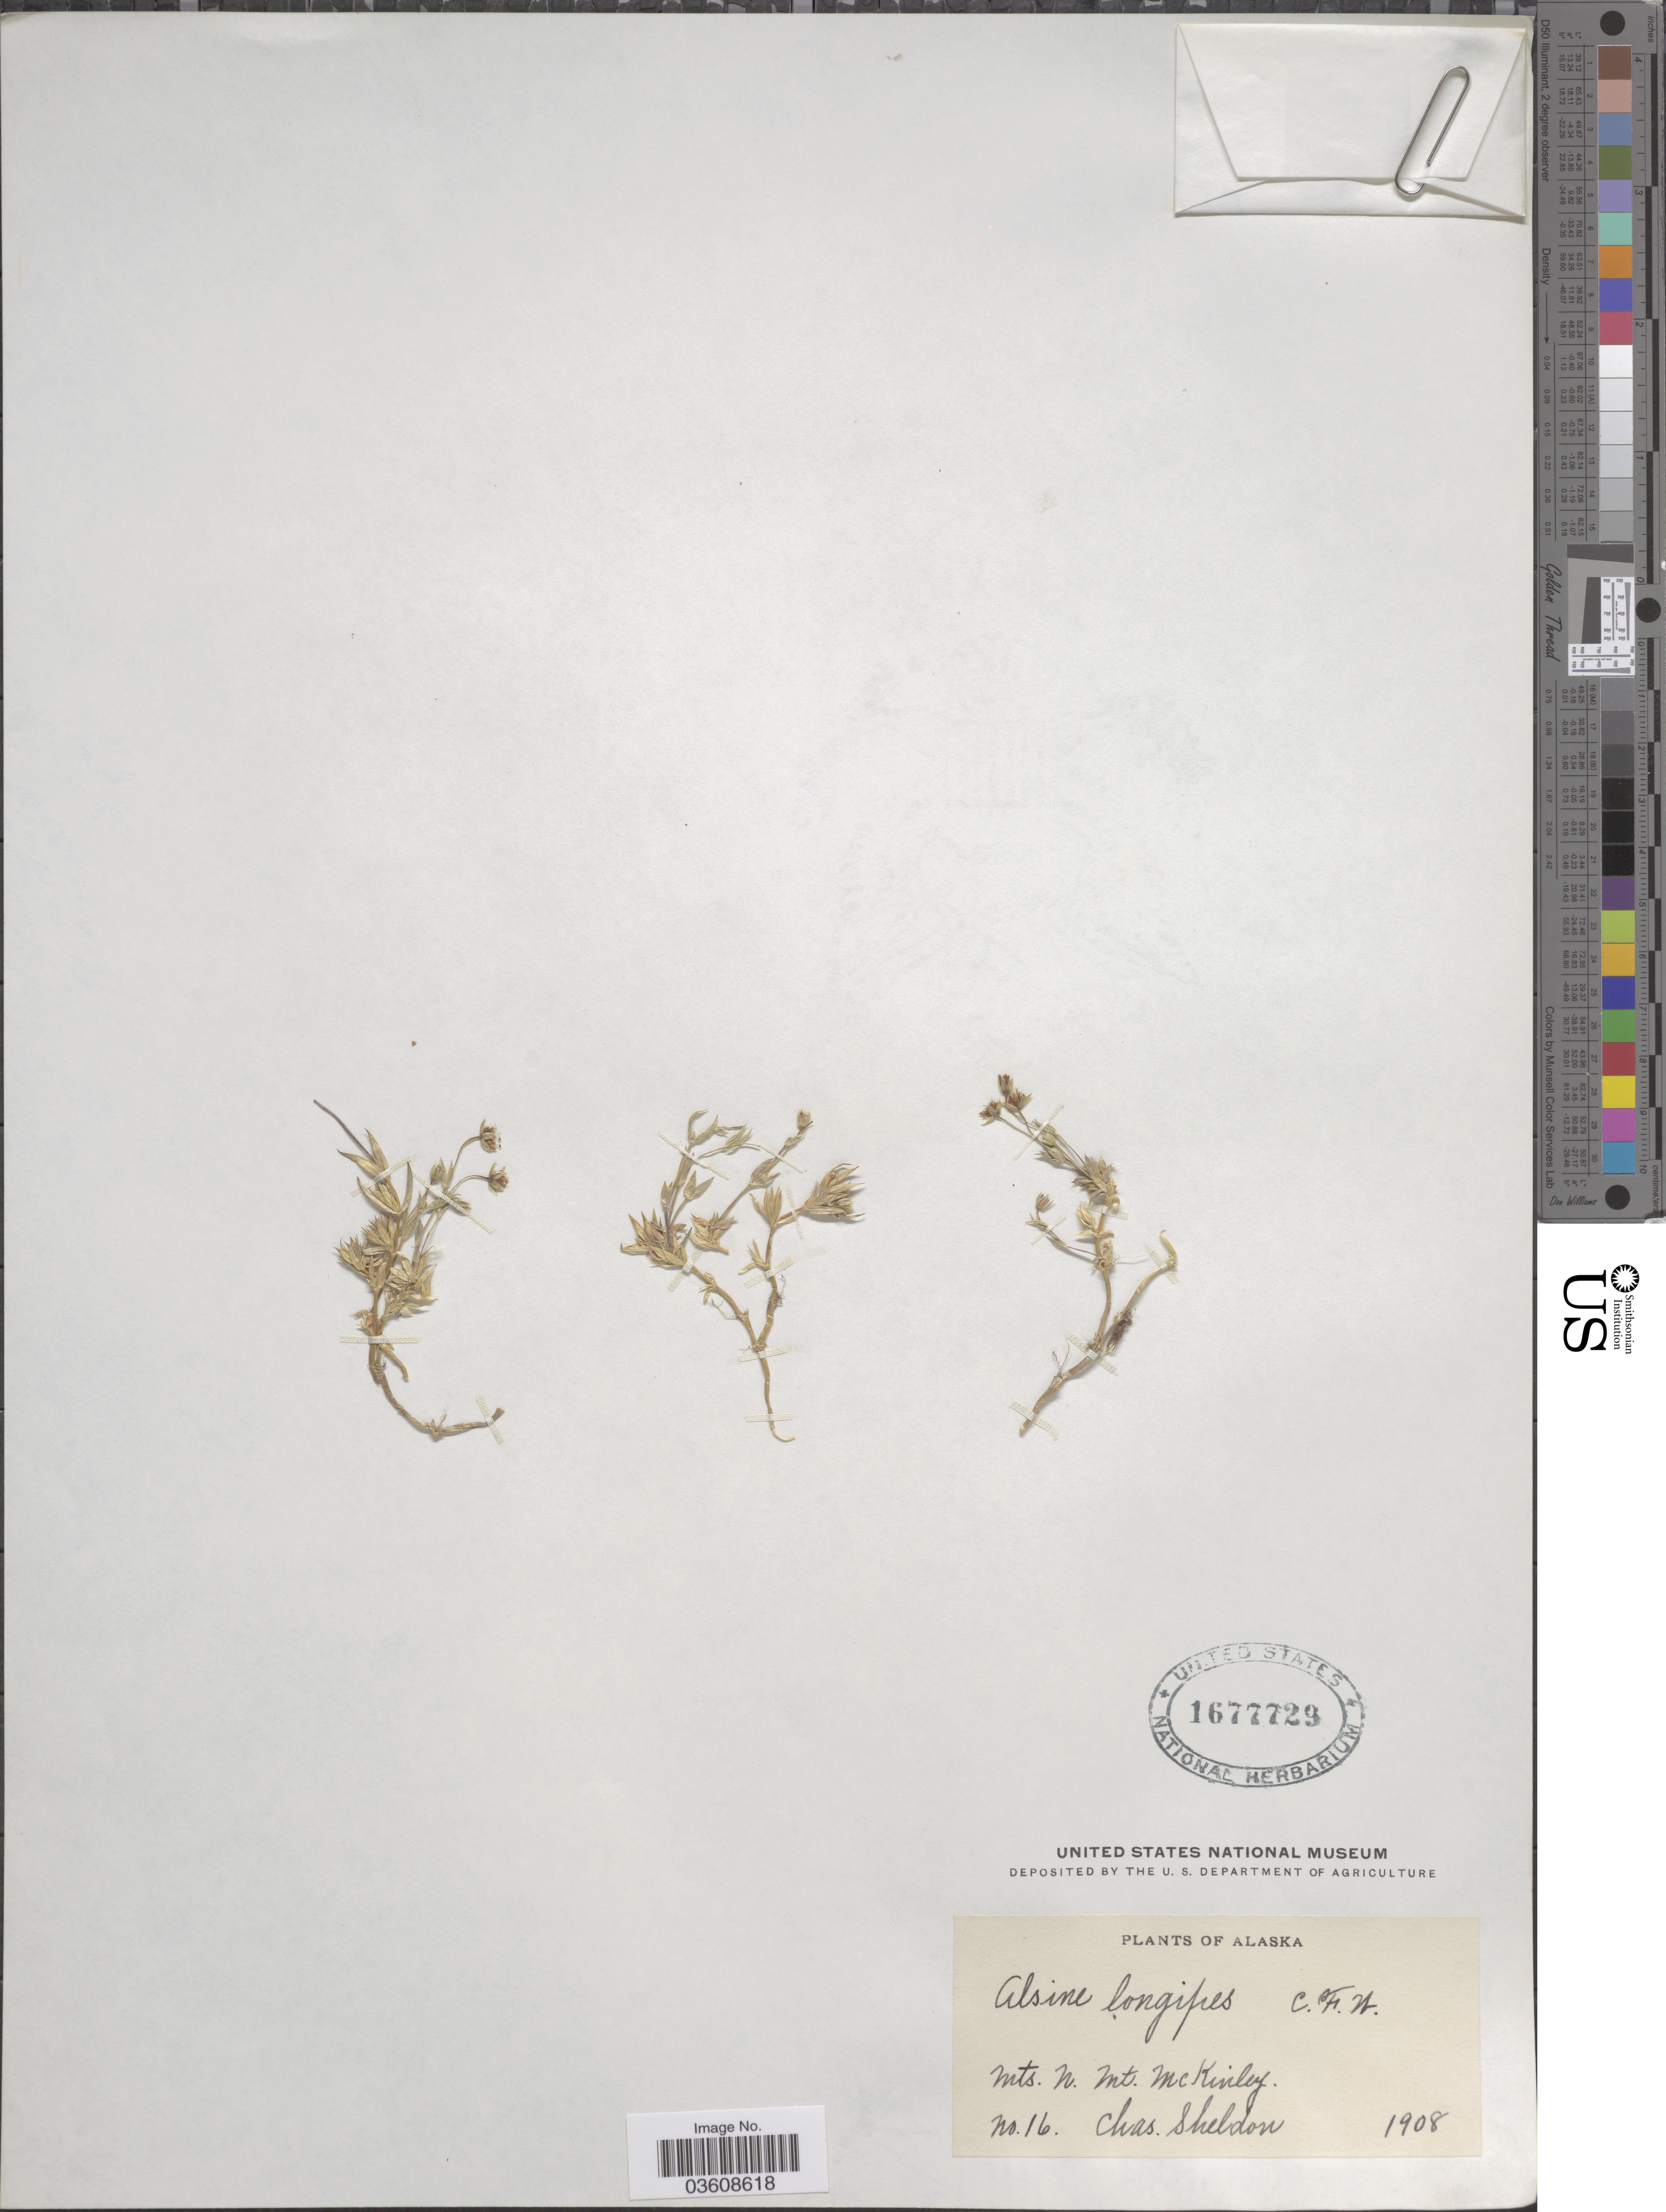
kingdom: Plantae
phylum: Tracheophyta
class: Magnoliopsida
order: Caryophyllales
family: Caryophyllaceae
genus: Stellaria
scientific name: Stellaria longipes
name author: Goldie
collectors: C. S. Sheldon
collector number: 16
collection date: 1908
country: United States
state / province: Alaska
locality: Mts. N. Mt. McKinley.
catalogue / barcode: US 1677729